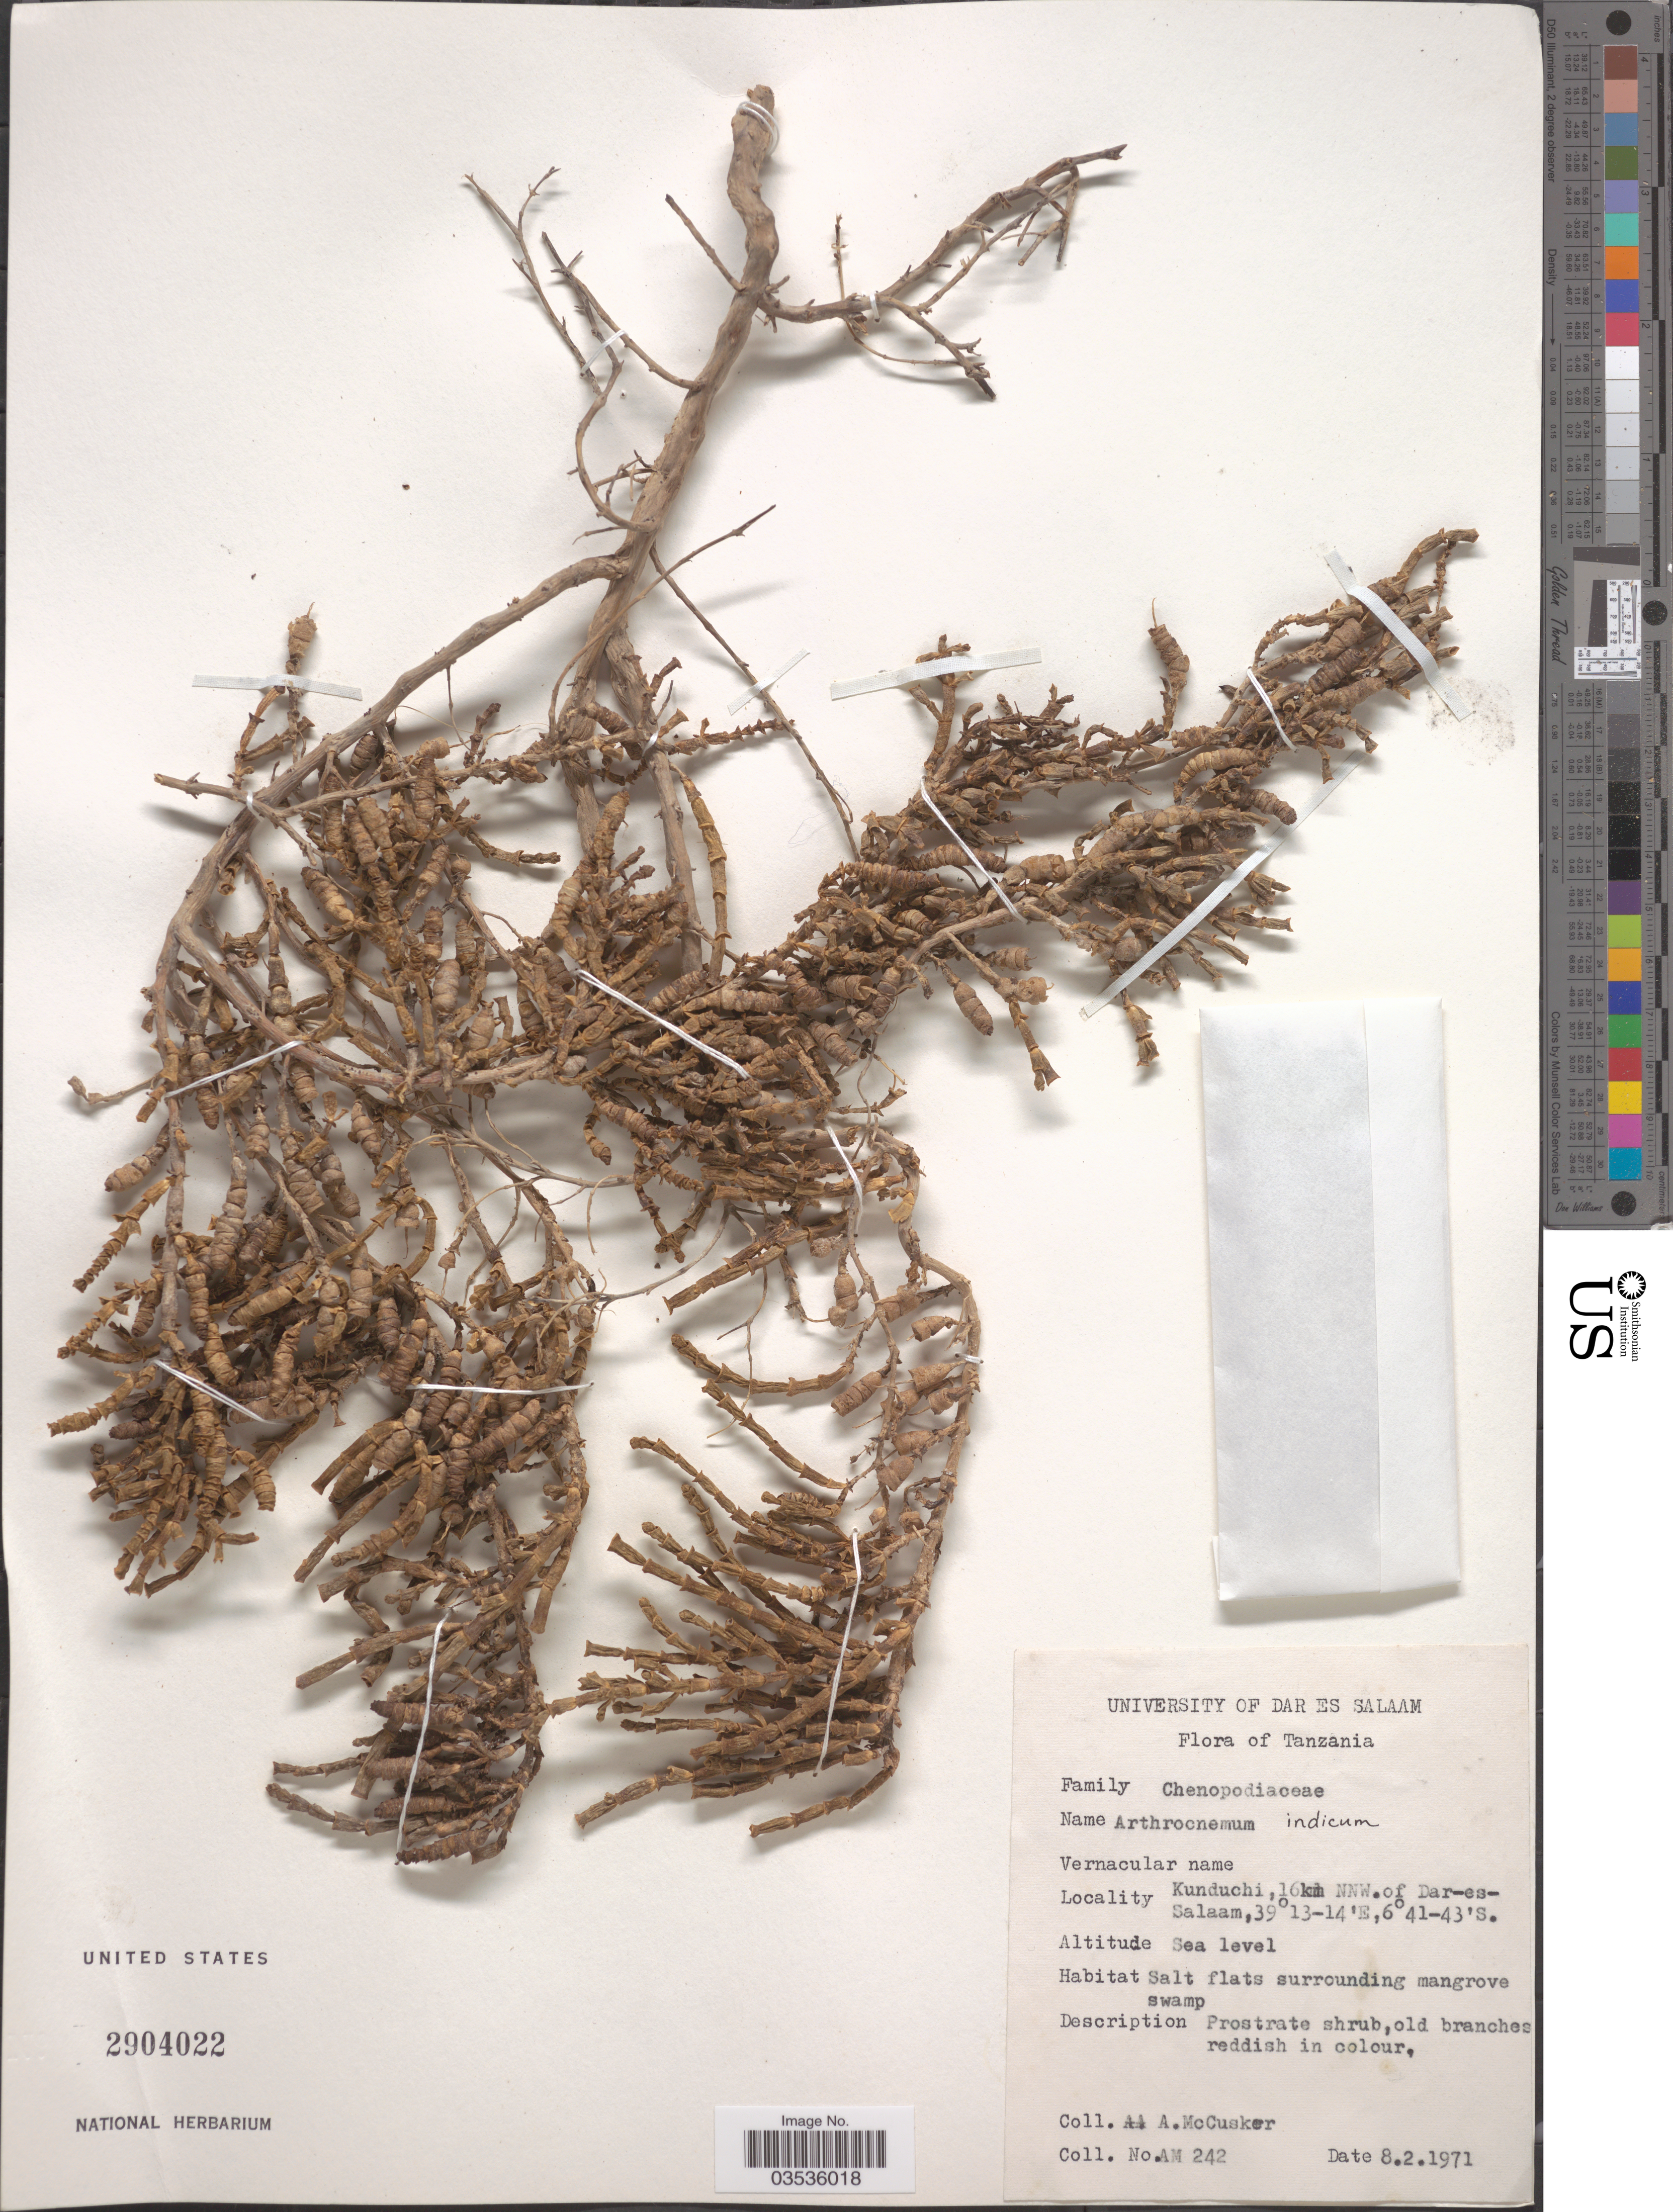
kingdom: Plantae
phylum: Tracheophyta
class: Magnoliopsida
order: Caryophyllales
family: Amaranthaceae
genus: Tecticornia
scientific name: Tecticornia indica subsp. indica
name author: (Willd.) K.A. Sheph. & Paul G. Wilson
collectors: A. McCusker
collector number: AM 242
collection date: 1971-02-08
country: Tanzania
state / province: Dar es Salaam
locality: Kunduchi, 16km NNW. of Dar-es-Salaam.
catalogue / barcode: US 2904022